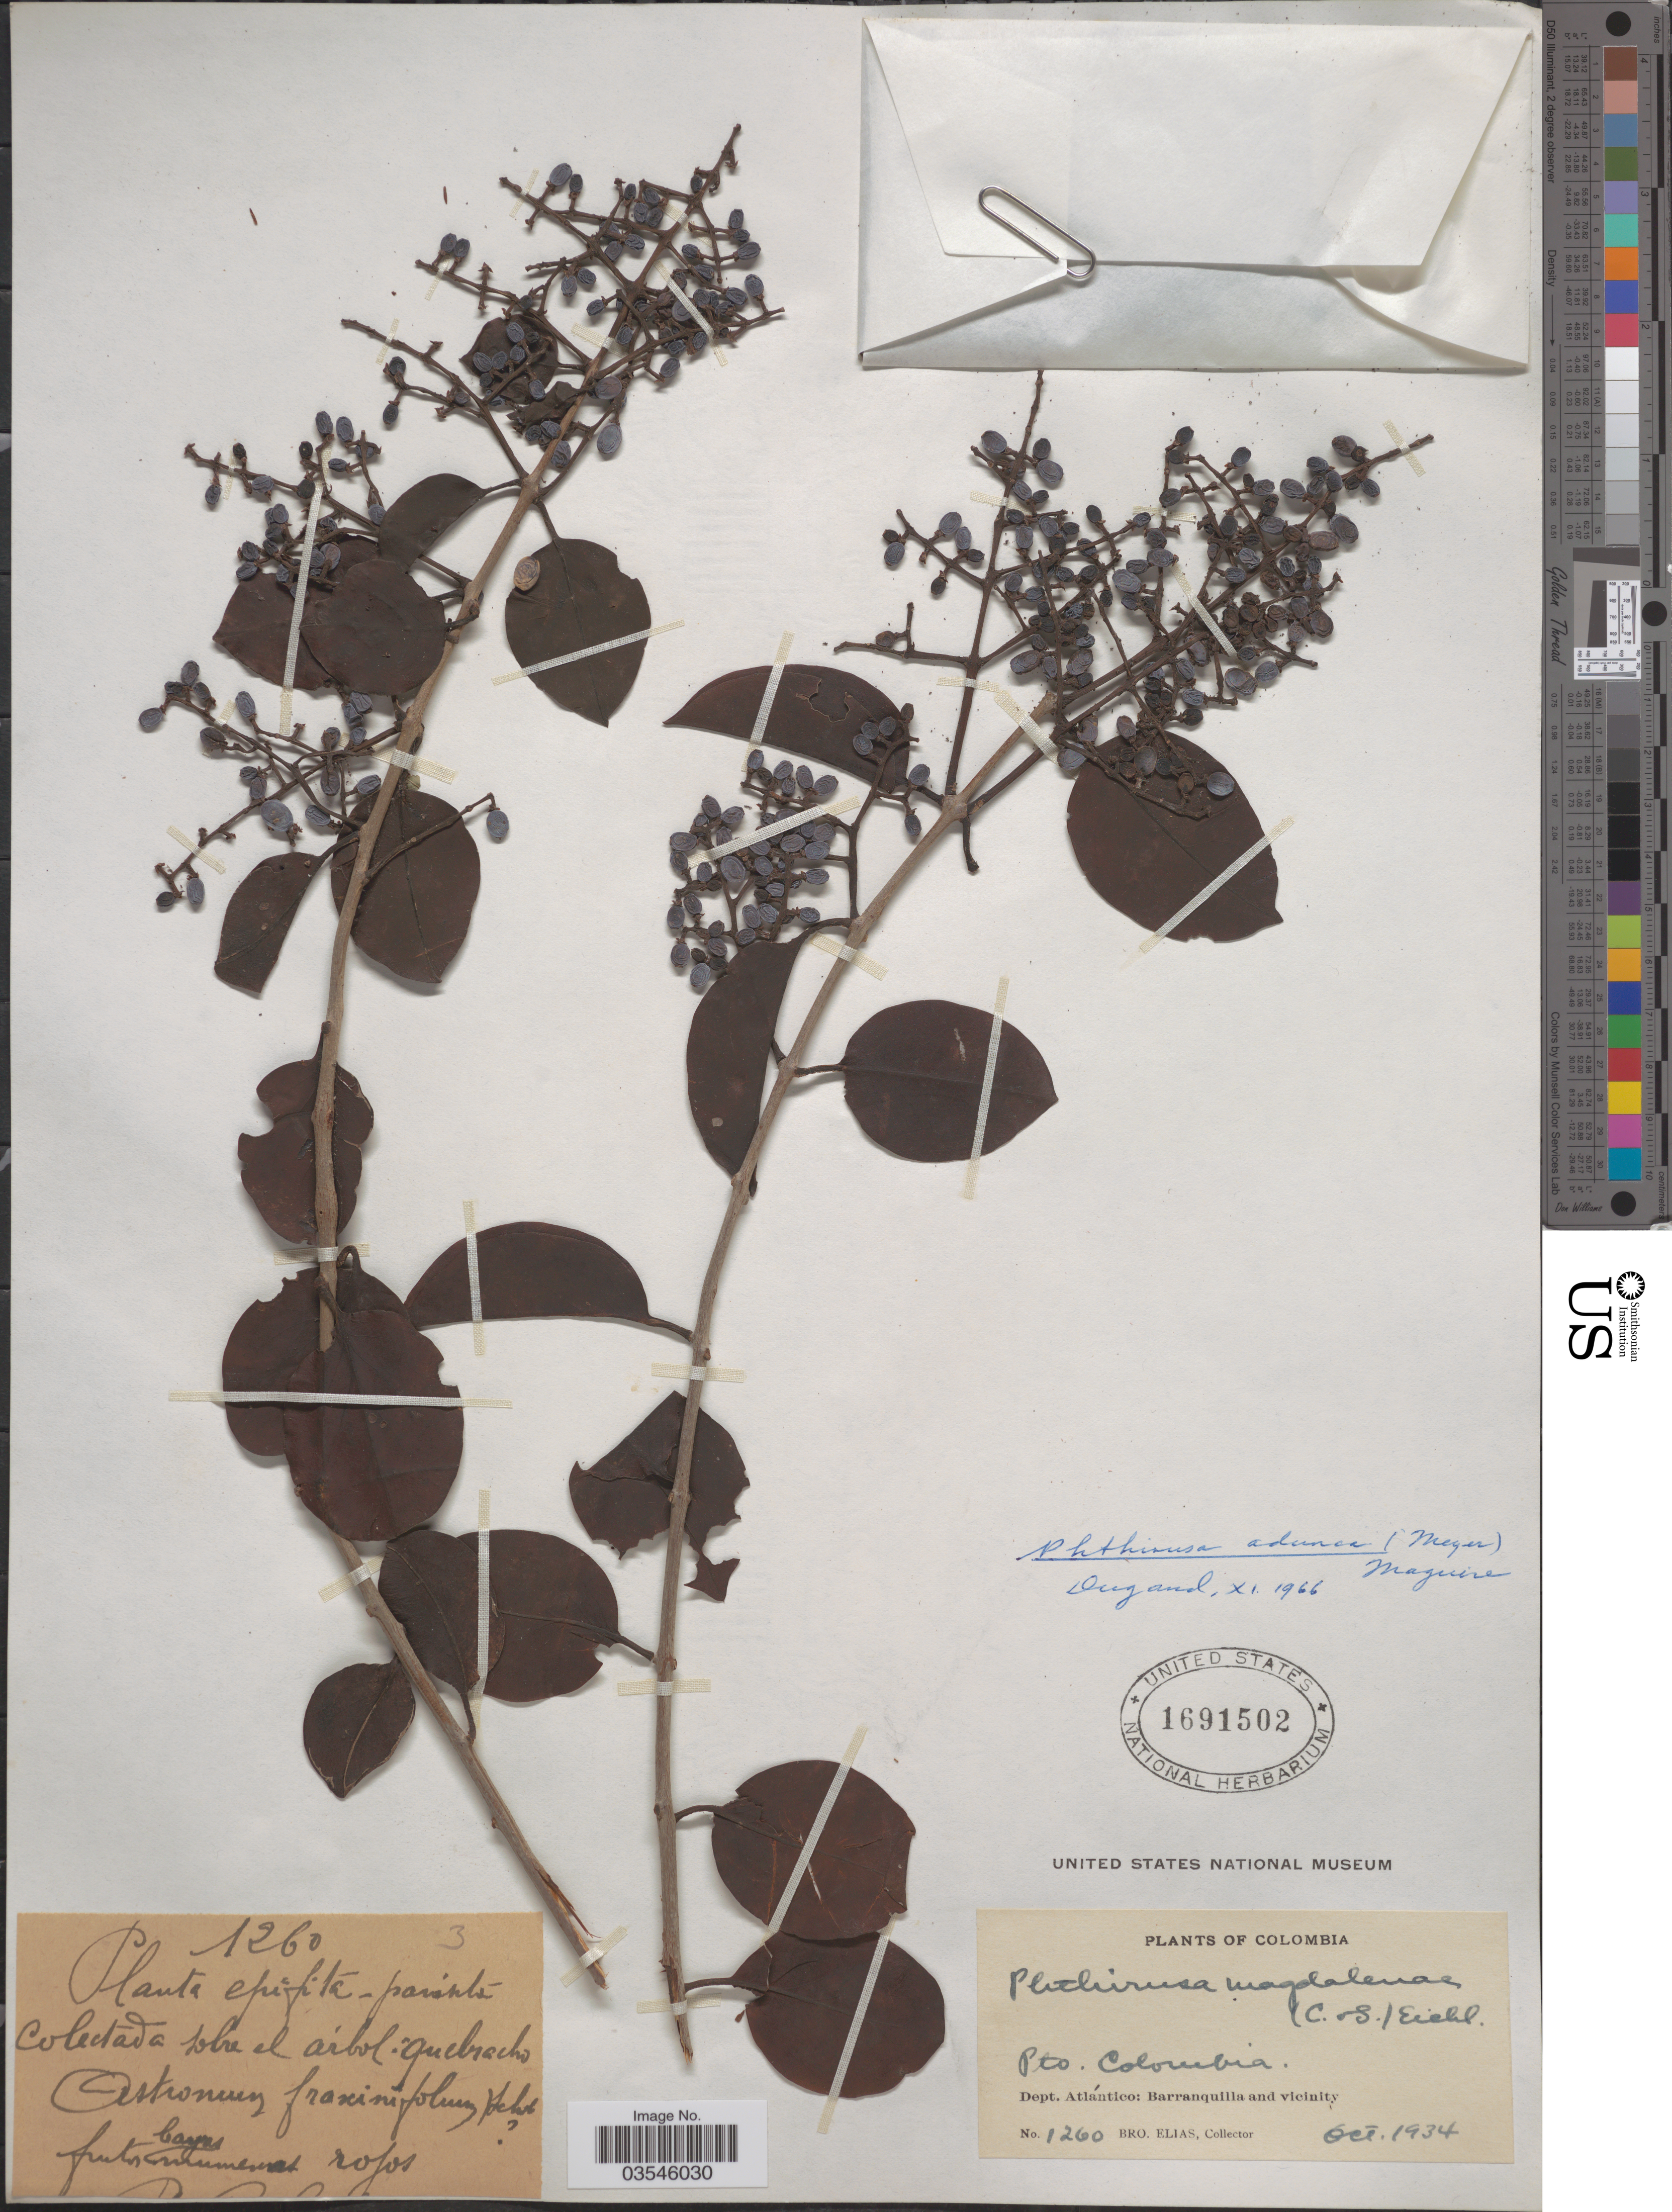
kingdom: Plantae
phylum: Tracheophyta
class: Magnoliopsida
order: Santalales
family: Loranthaceae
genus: Phthirusa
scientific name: Phthirusa adunca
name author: (G. Mey.) Maguire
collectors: Bro. Elias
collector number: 1260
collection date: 1934-10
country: Colombia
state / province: Atlántico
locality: Pto. Colombia. Dept. Atlántico: Barranquilla and vicinity.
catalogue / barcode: US 1691502